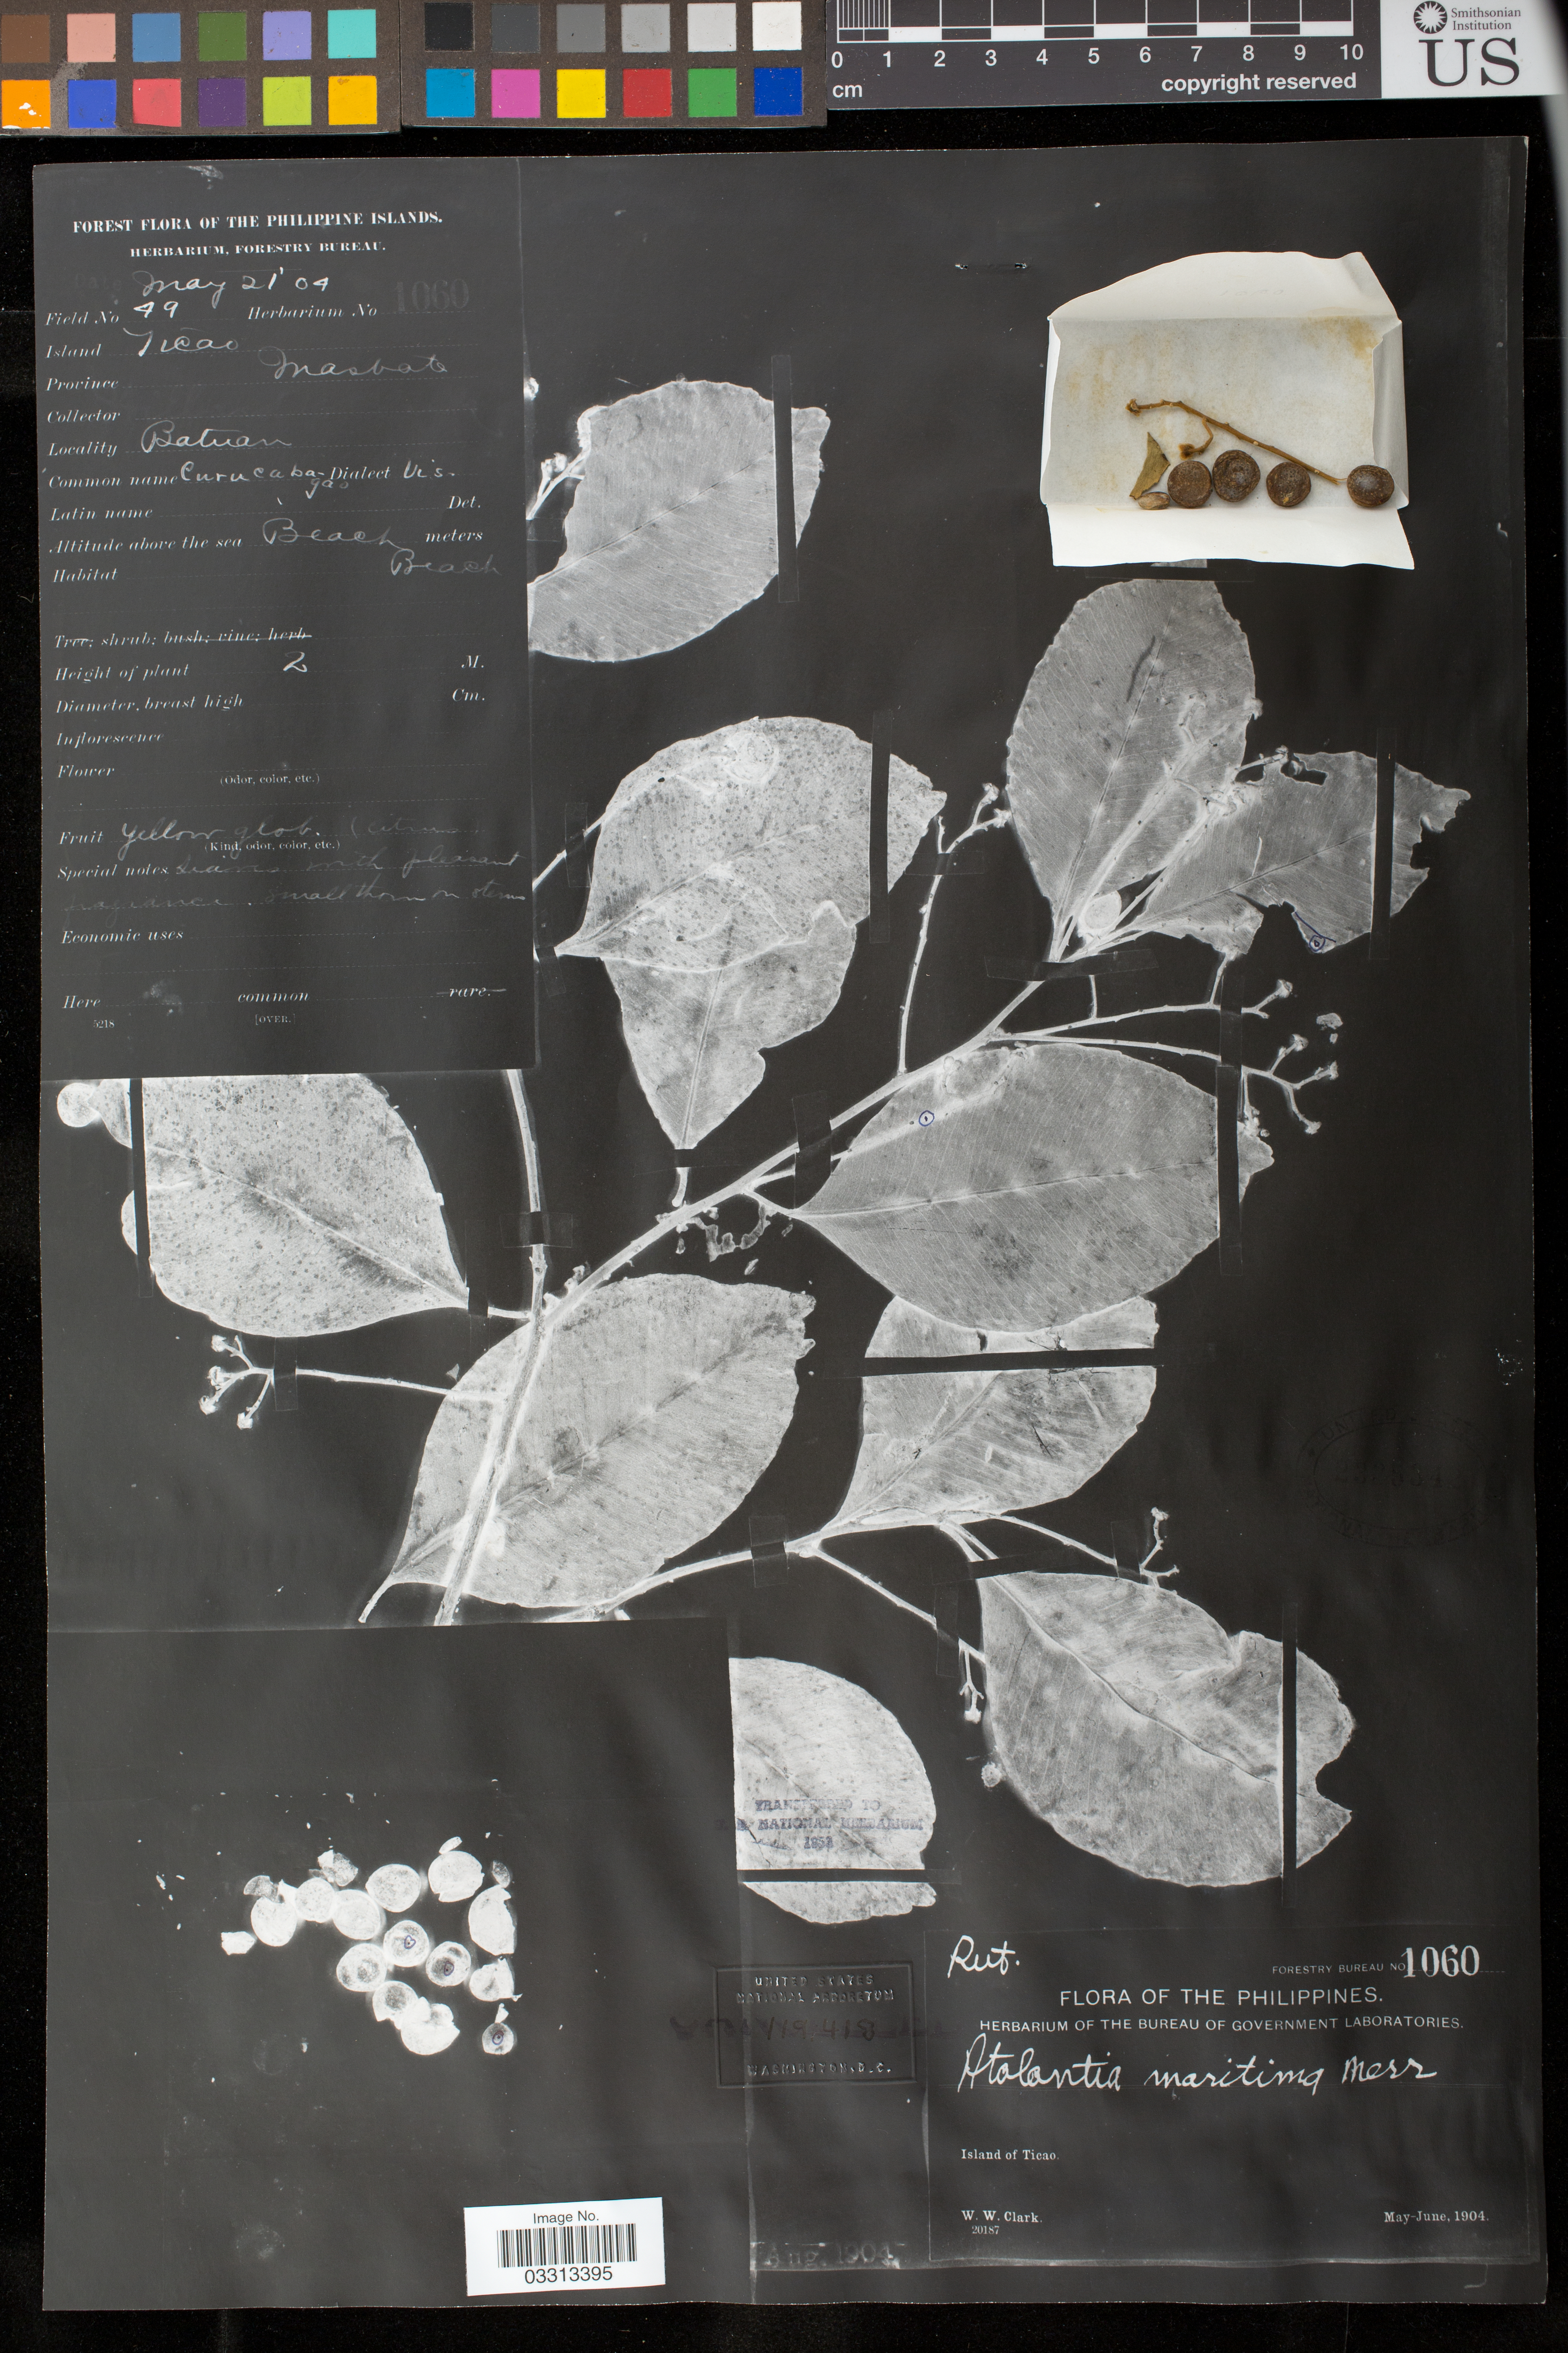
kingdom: Plantae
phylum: Tracheophyta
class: Magnoliopsida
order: Sapindales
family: Rutaceae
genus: Atalantia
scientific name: Atalantia maritima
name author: Merr.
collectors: W. W. Clark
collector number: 49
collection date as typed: May 21 04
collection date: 1904-05-21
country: Philippines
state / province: Bicol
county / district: Masbate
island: Ticao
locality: Batuan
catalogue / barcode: US 2335342